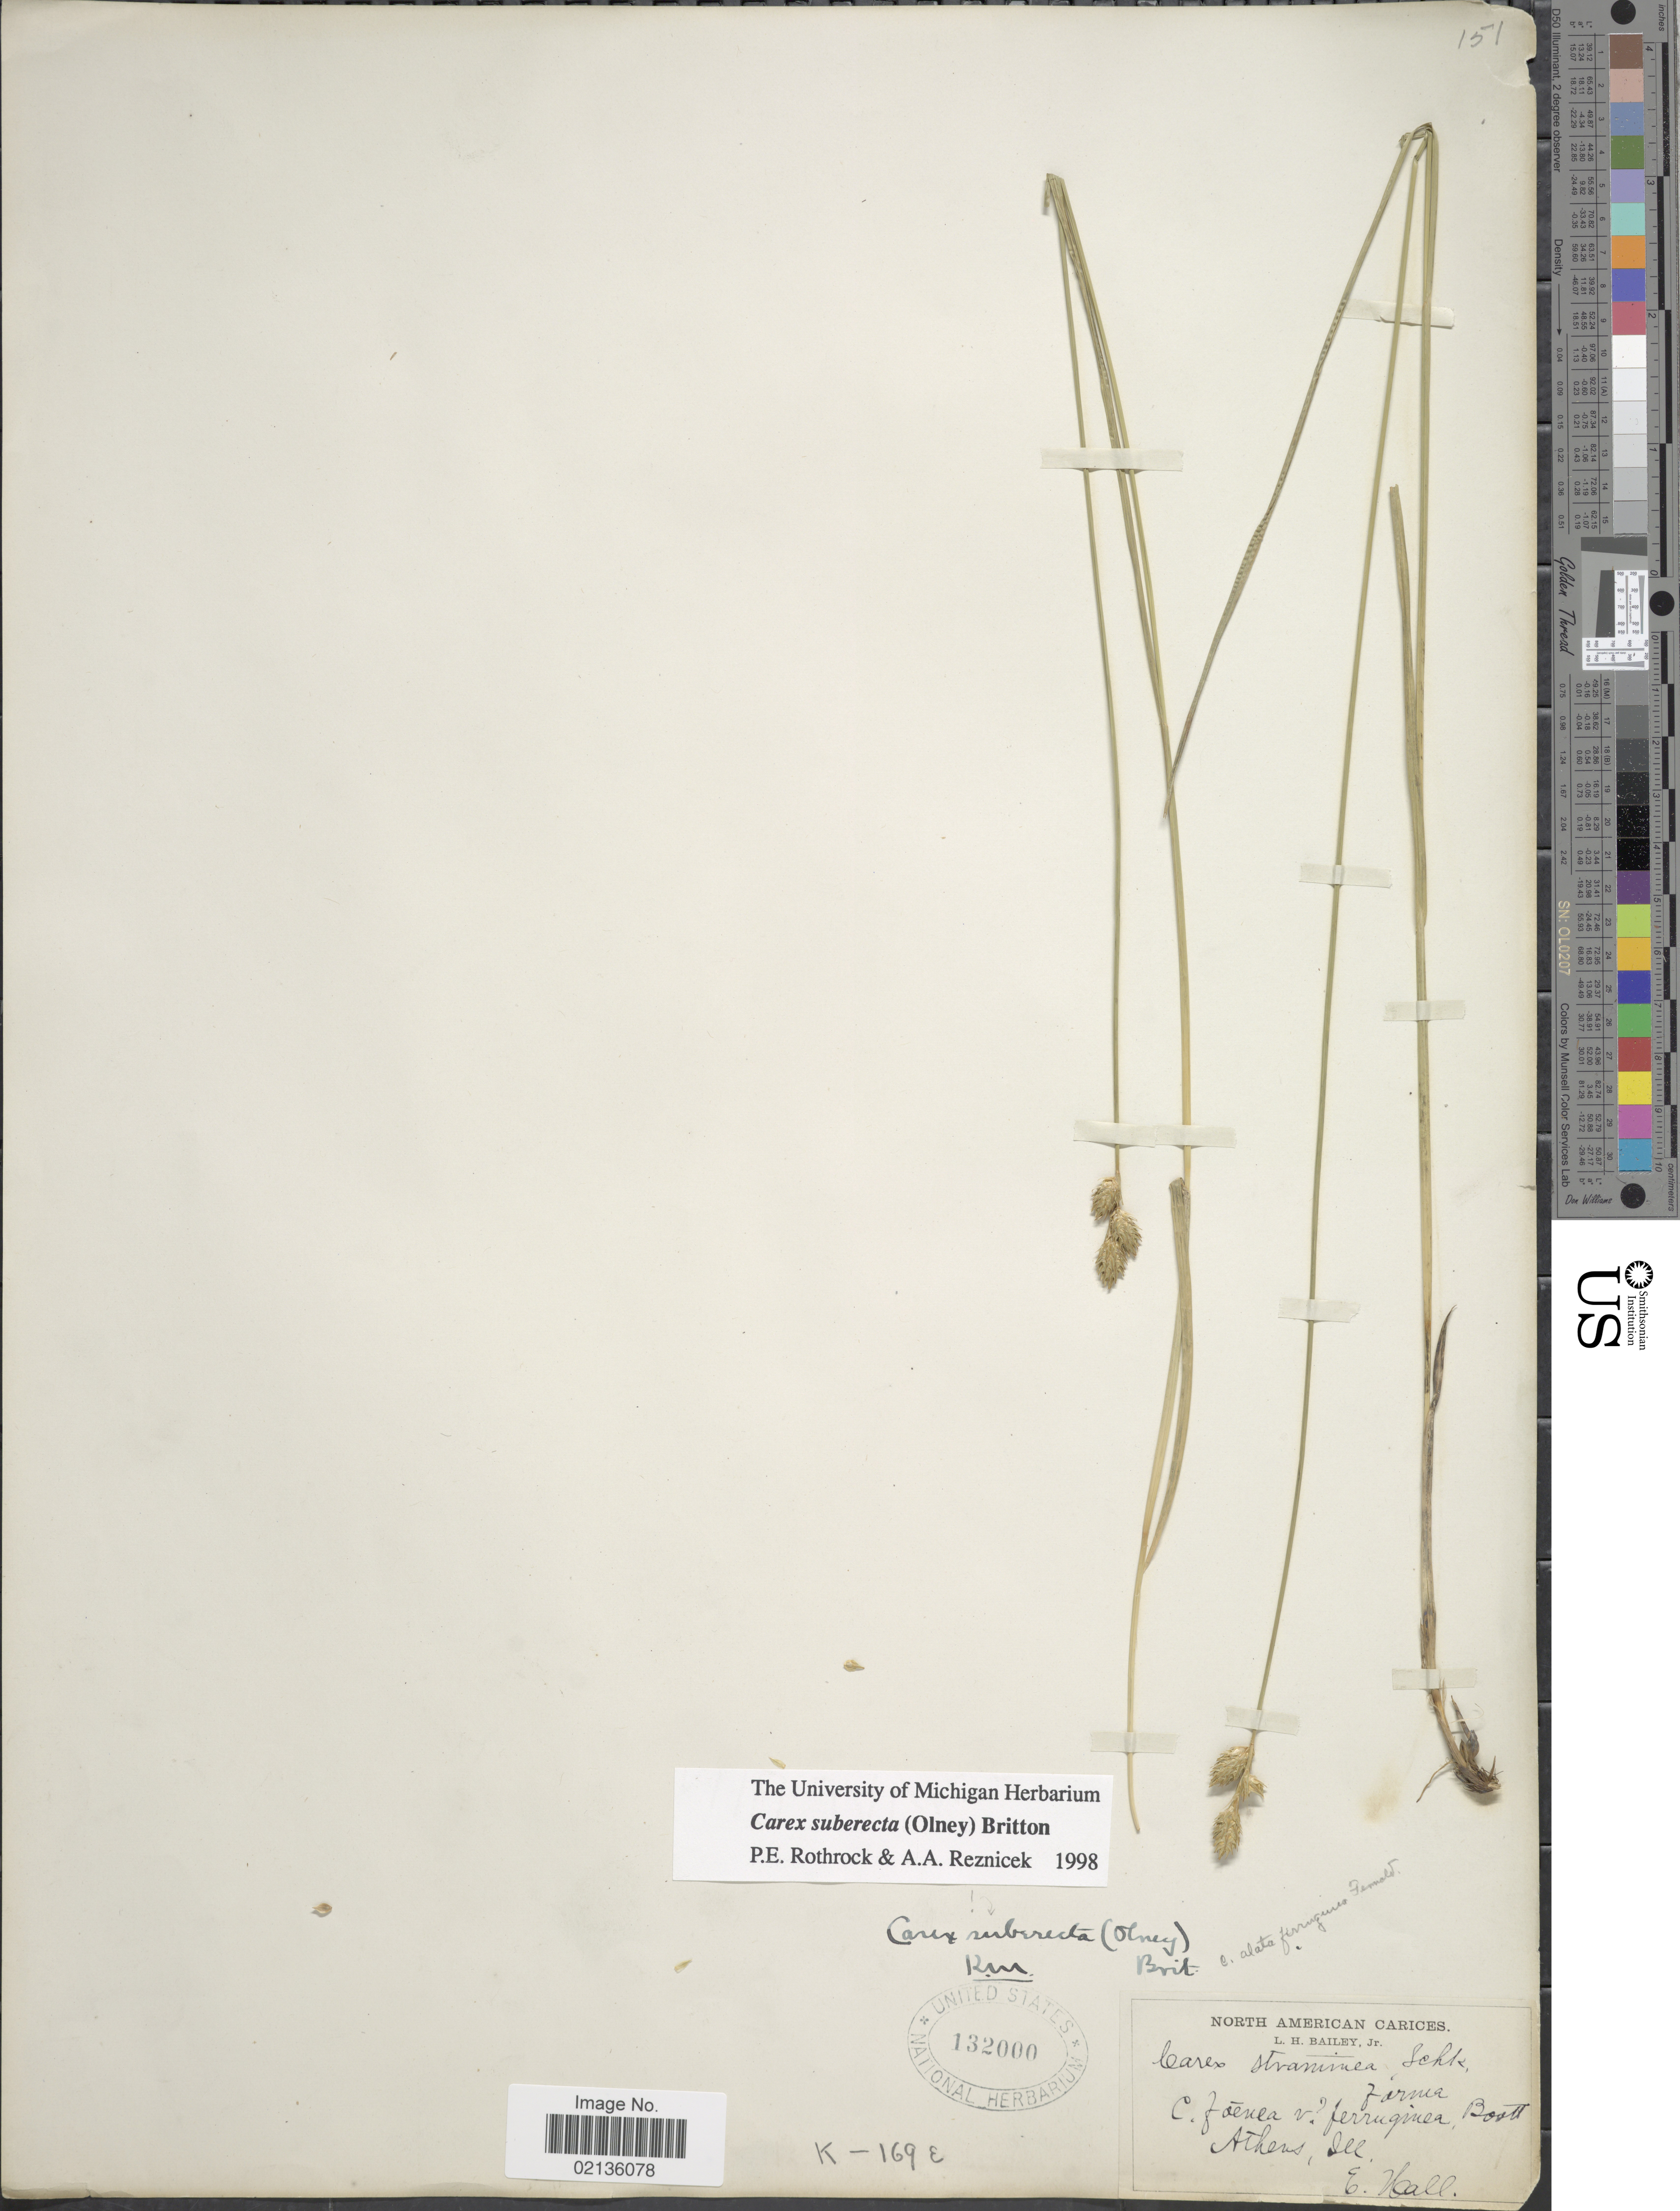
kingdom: Plantae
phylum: Tracheophyta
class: Liliopsida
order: Poales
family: Cyperaceae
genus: Carex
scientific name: Carex suberecta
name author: (Olney) Britton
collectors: E. Hall & L. H. Bailey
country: United States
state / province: Illinois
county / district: Menard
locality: Athens,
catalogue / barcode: US 132000